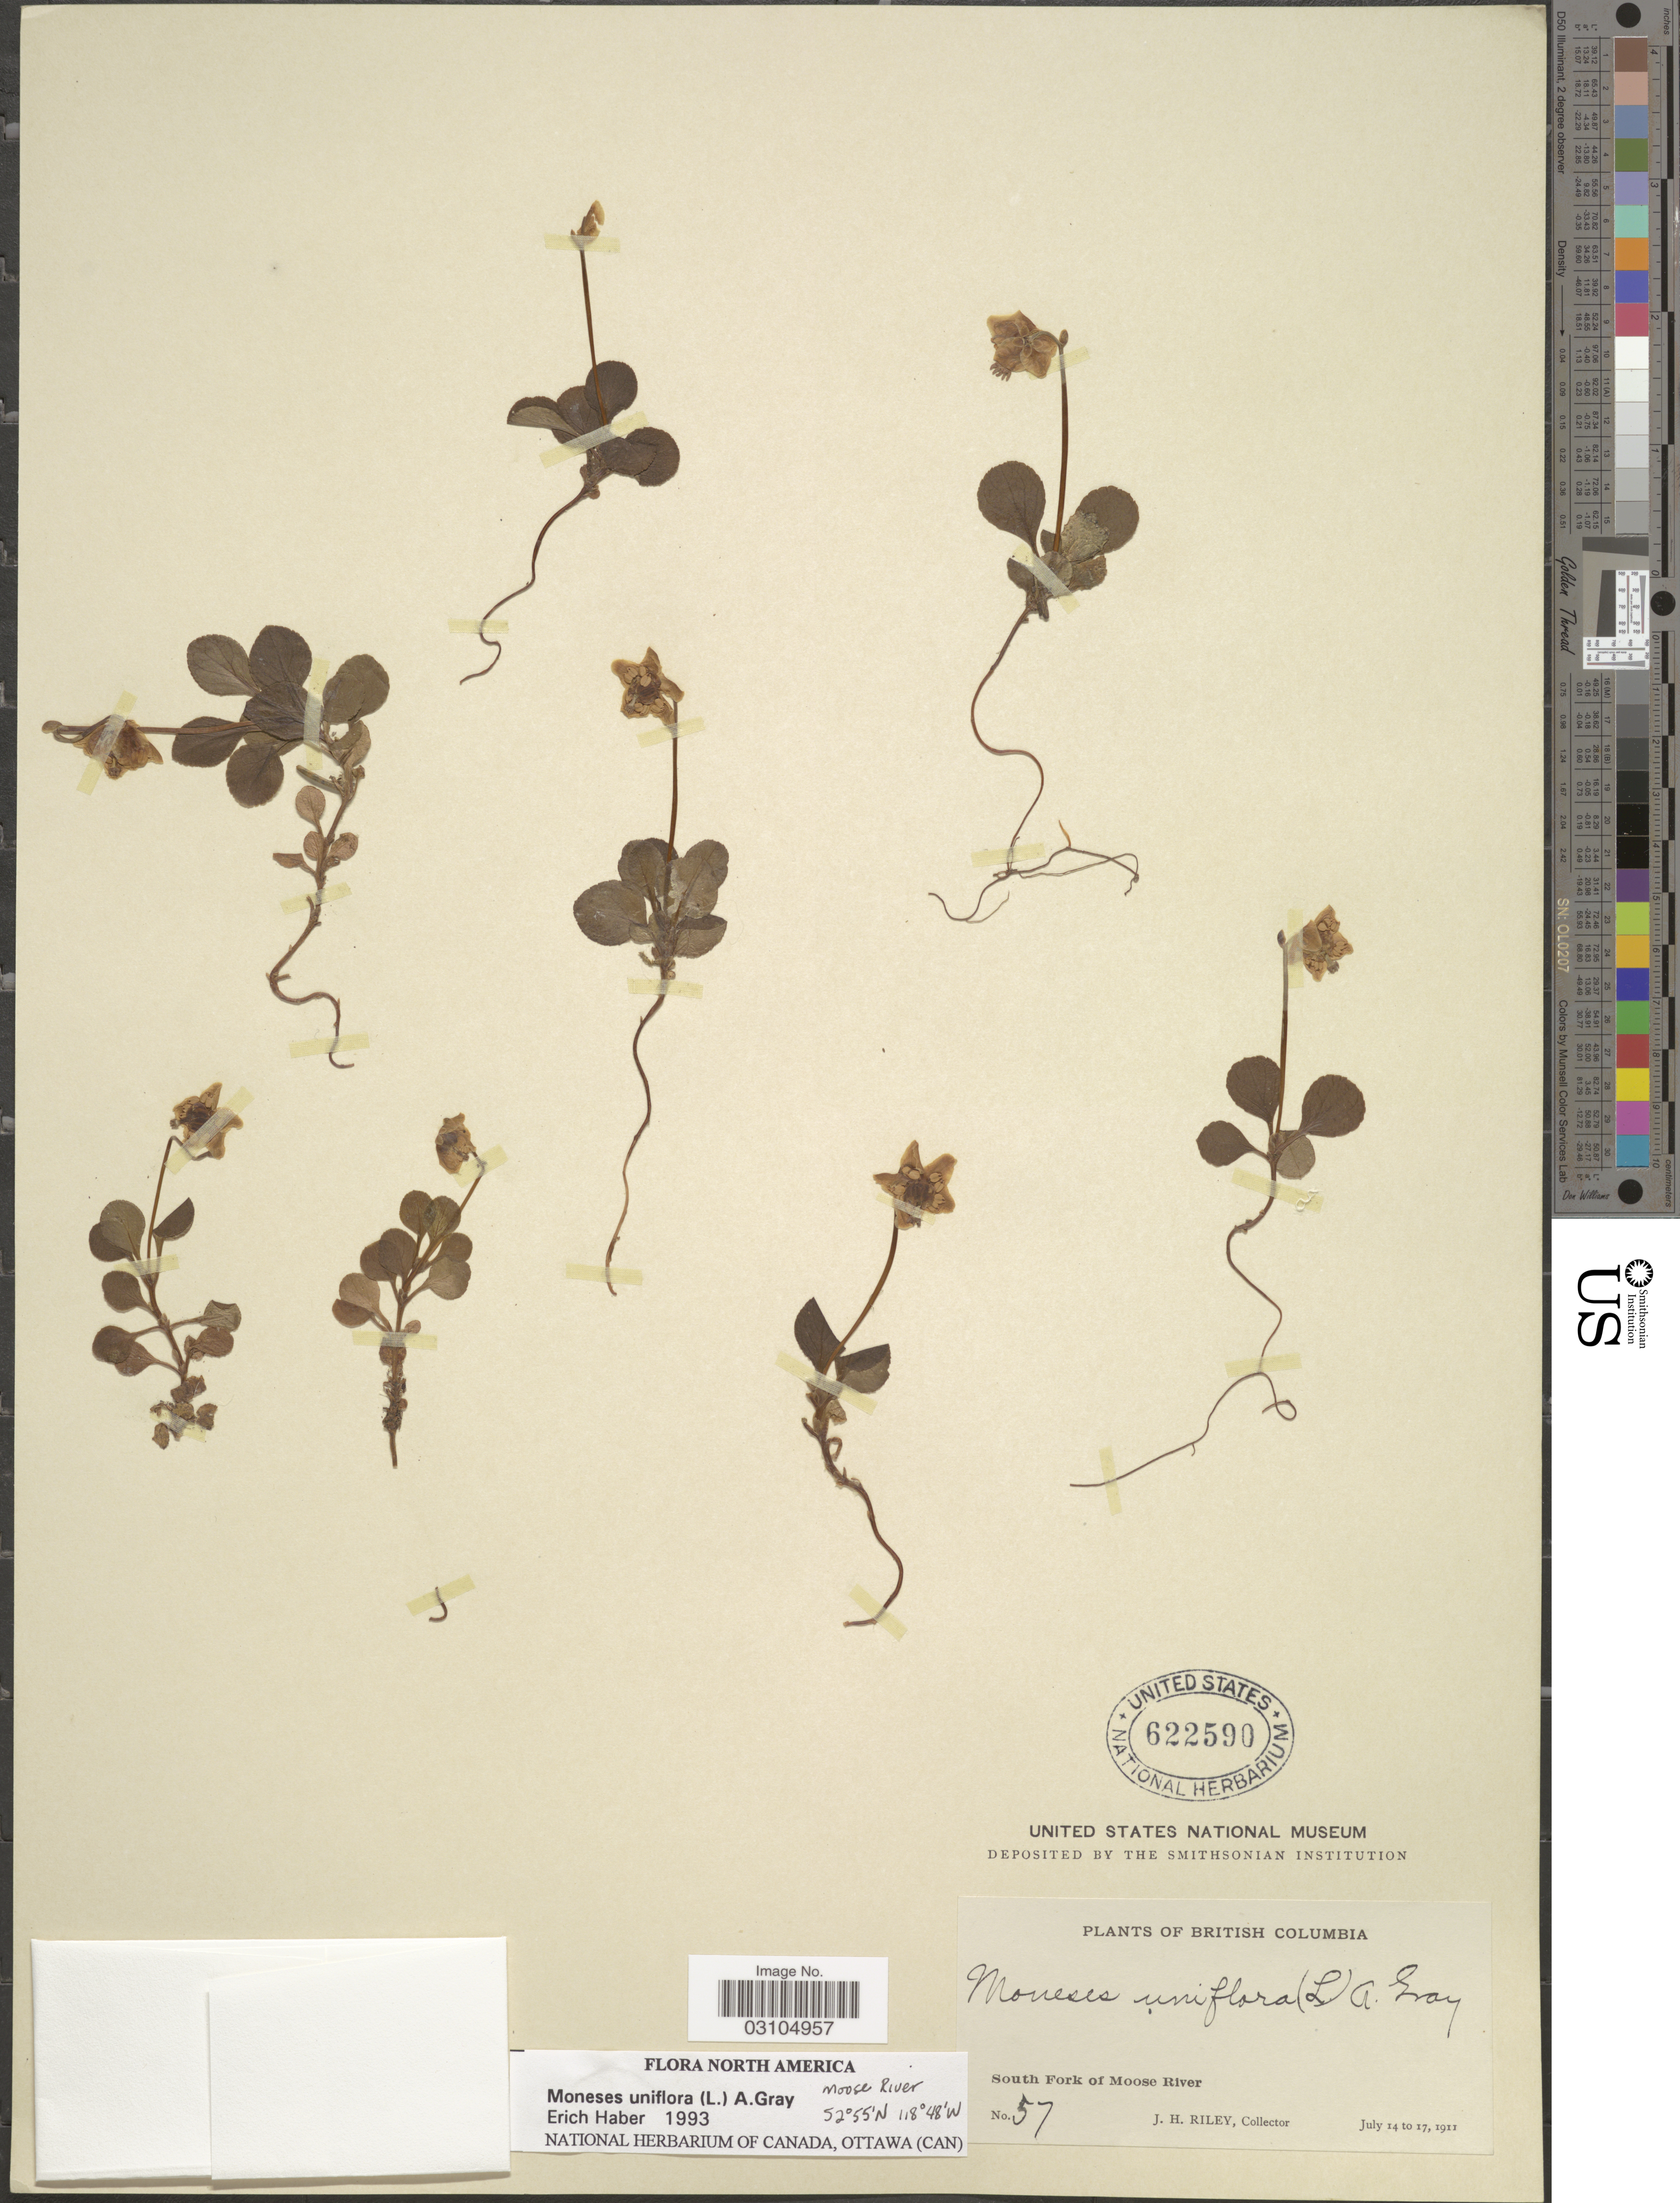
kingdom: Plantae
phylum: Tracheophyta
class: Magnoliopsida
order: Ericales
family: Ericaceae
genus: Moneses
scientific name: Moneses uniflora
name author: (L.) A. Gray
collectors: J. H. Riley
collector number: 57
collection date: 1911-07-14/1911-07-17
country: Canada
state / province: British Columbia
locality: South Fork of Moose River.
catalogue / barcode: US 622590